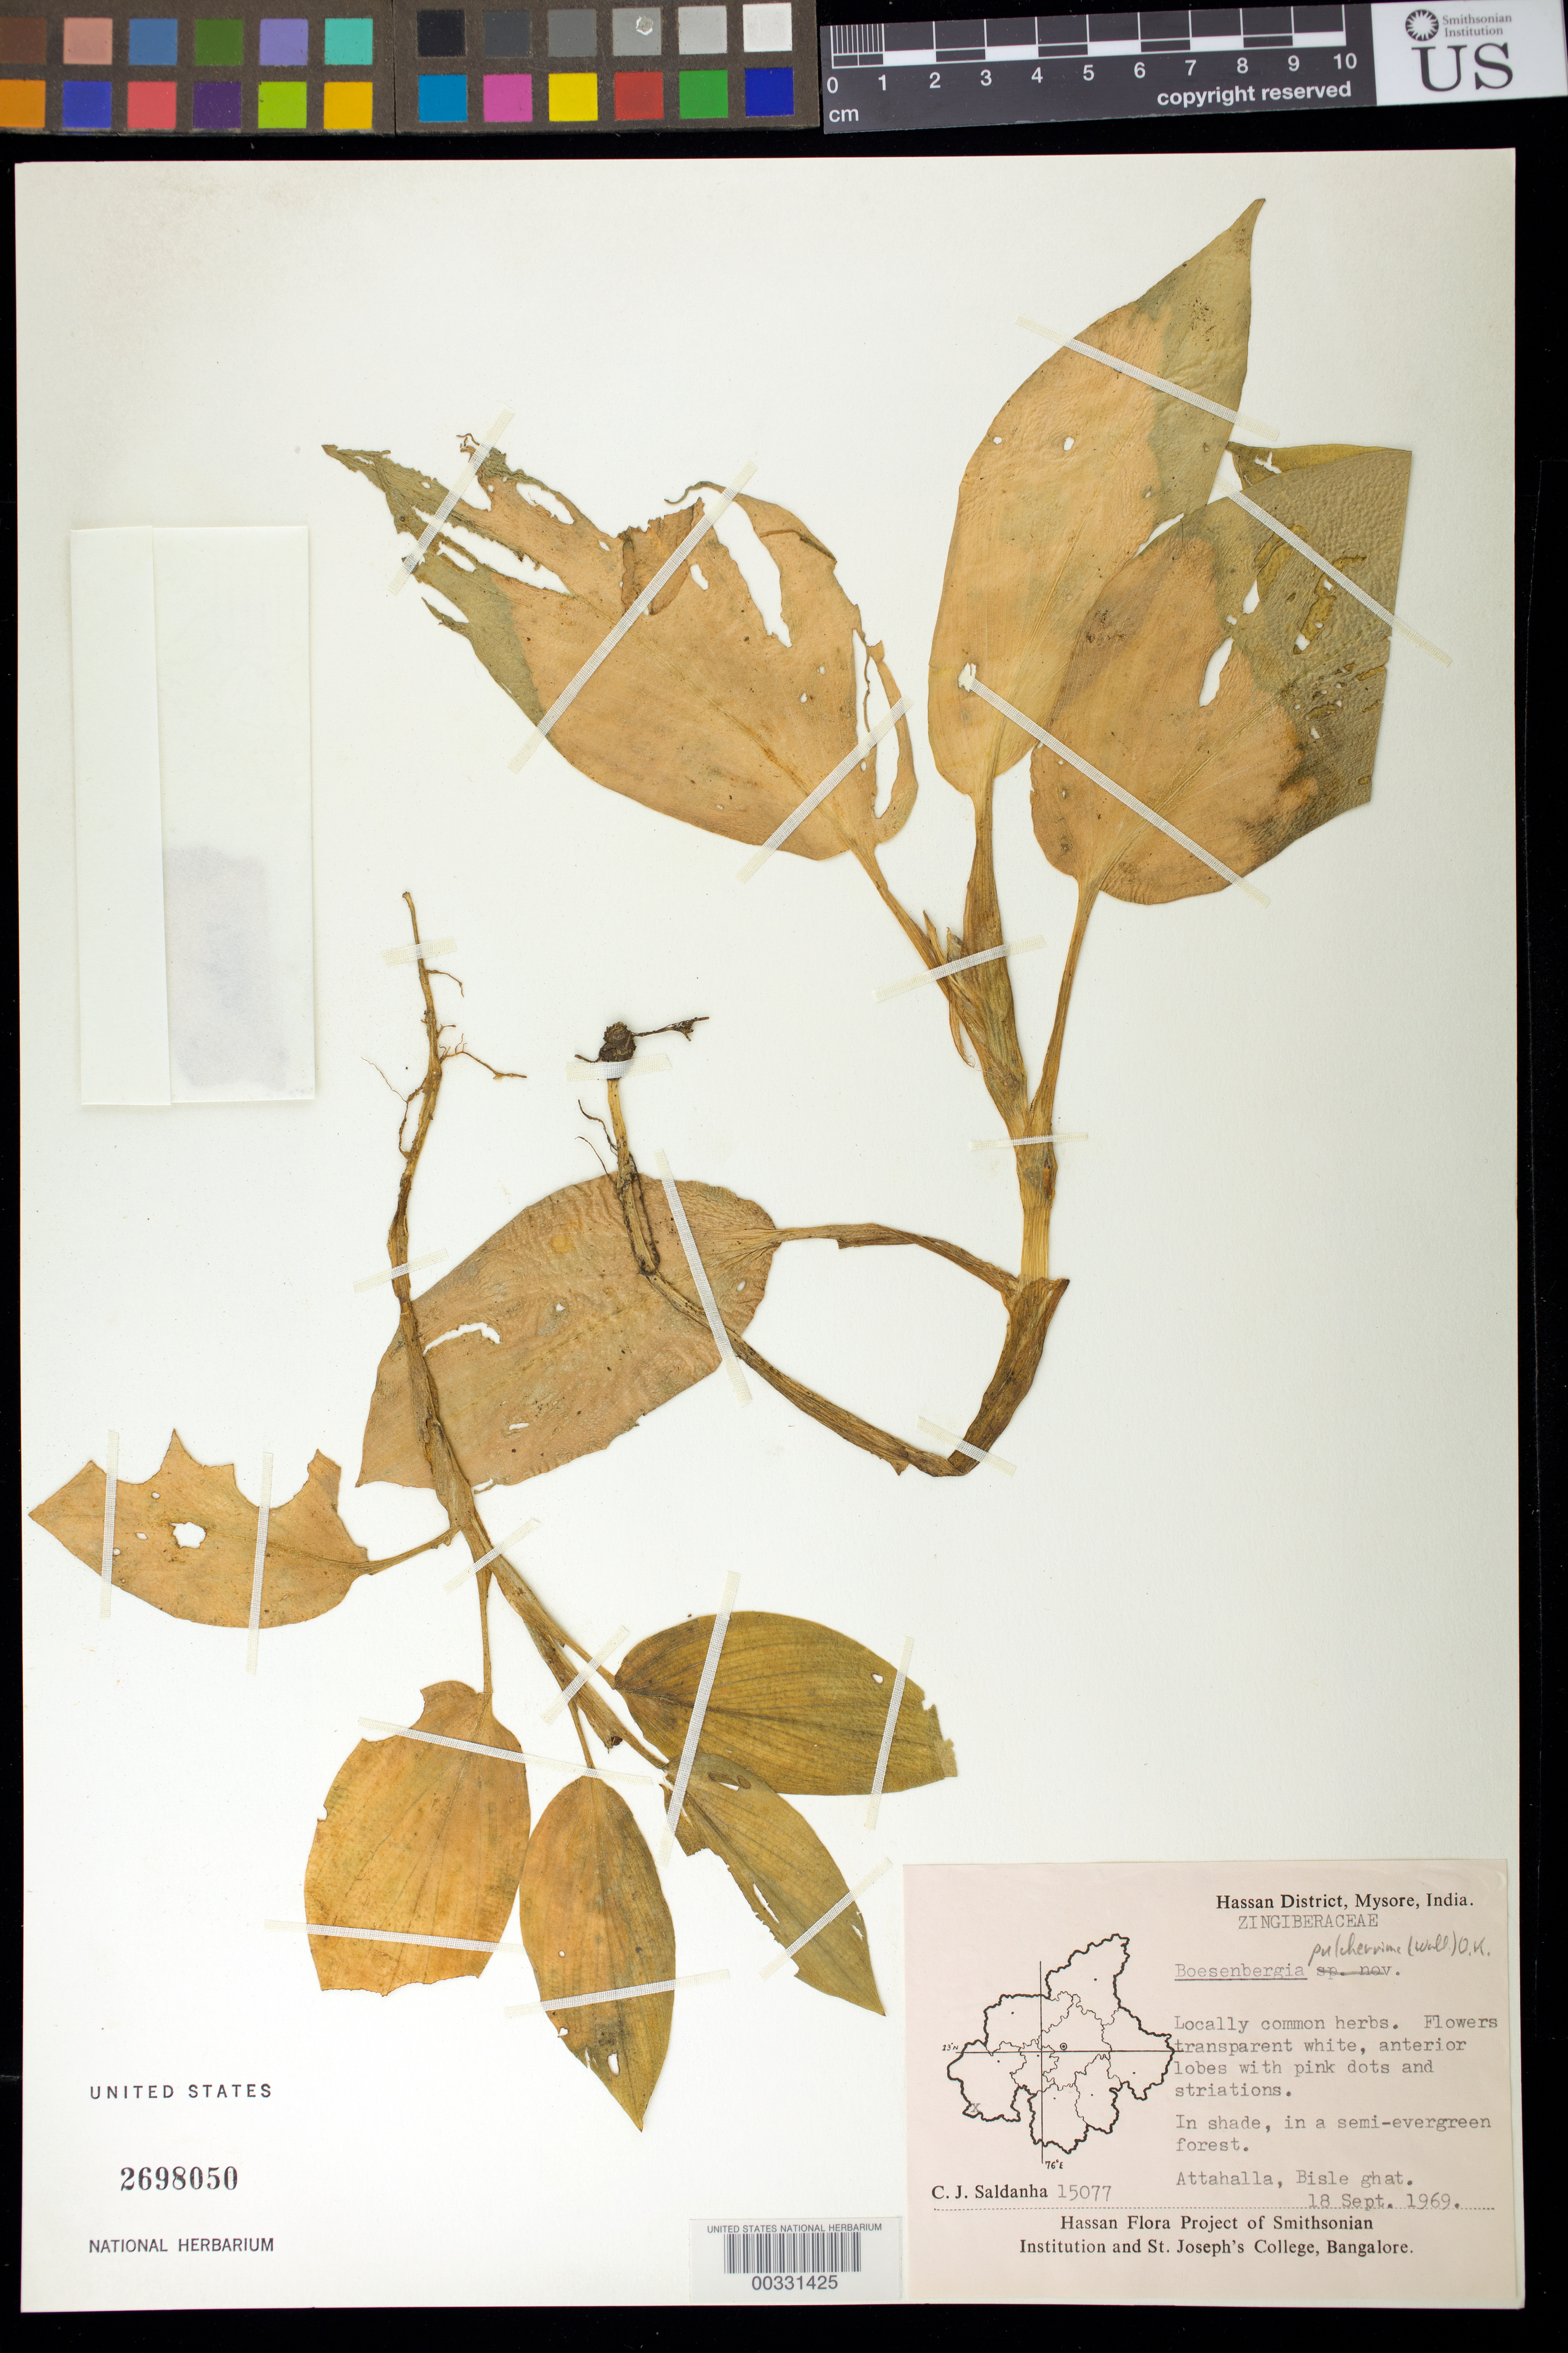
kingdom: Plantae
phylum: Tracheophyta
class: Liliopsida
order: Zingiberales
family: Zingiberaceae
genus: Boesenbergia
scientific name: Boesenbergia pulcherrima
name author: (Wall.) Kuntze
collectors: C. J. Saldanha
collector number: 15077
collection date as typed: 18 Sep 1969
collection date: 1969-09-18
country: India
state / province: Karnataka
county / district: Hassan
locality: Attahalla, bisle ghat, mysore state [mysore state = karnataka.]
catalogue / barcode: US 2698050